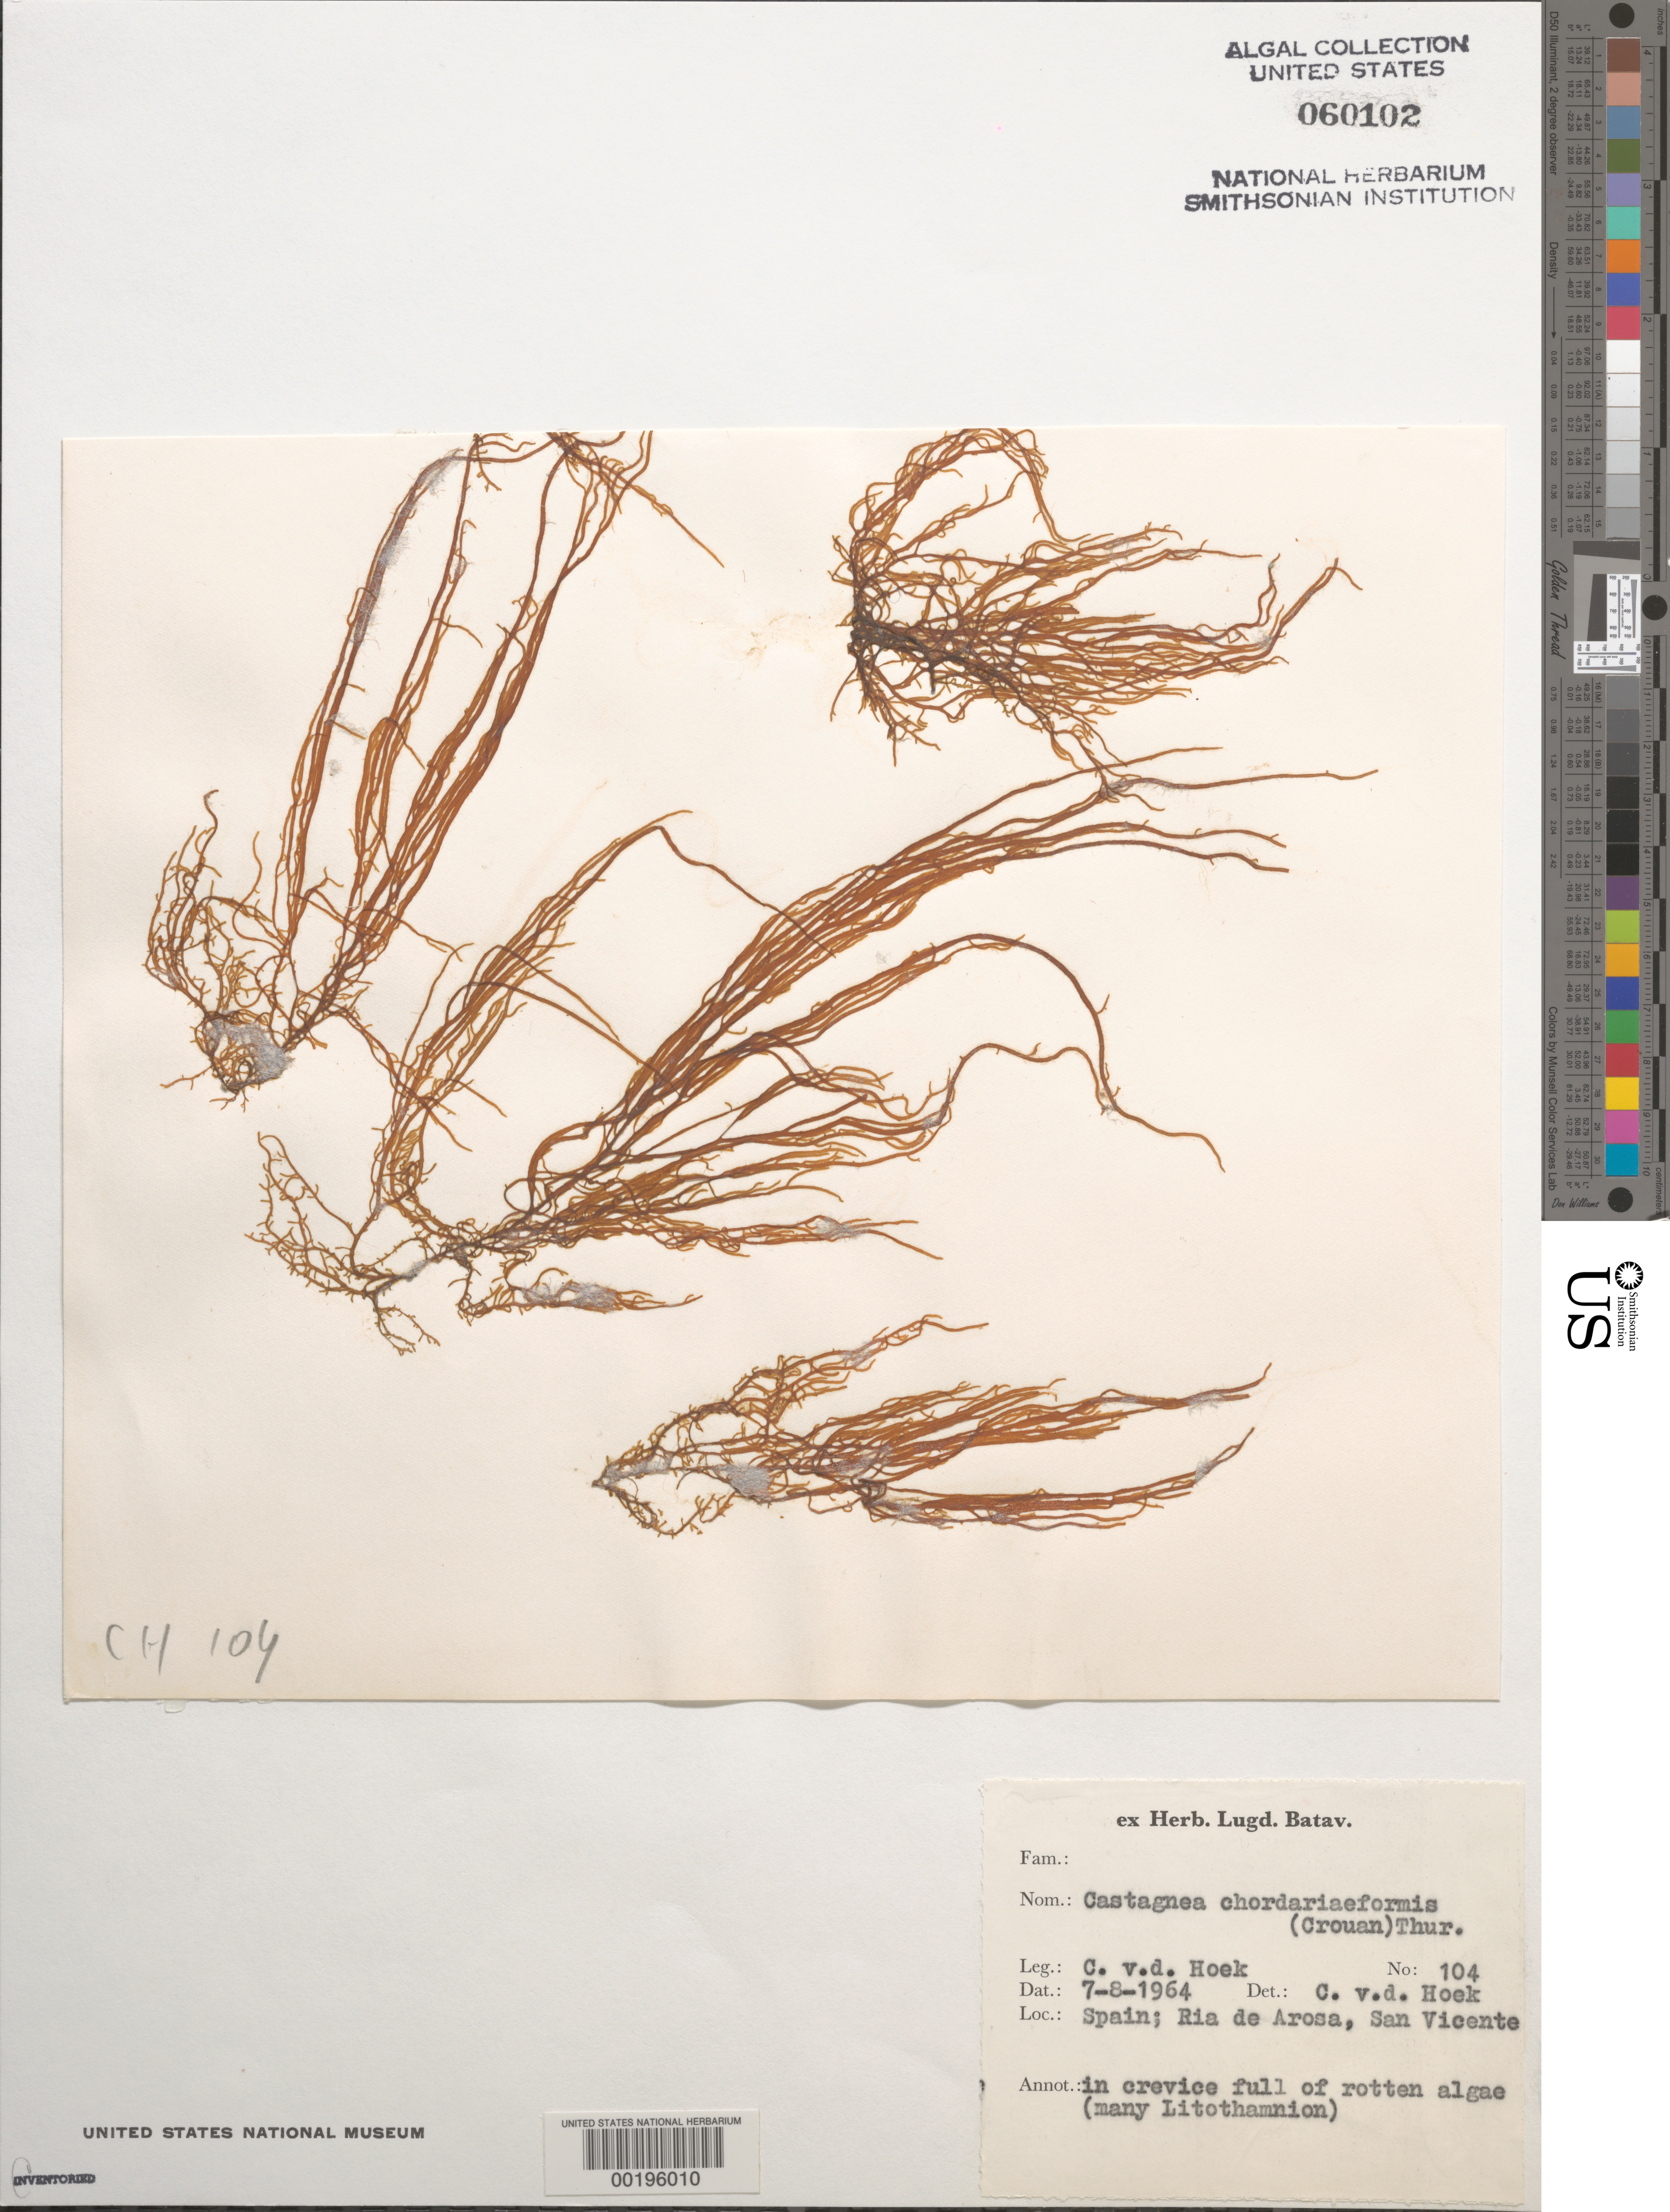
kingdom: Chromista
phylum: Ochrophyta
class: Phaeophyceae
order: Ectocarpales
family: Chordariaceae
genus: Sauvageaugloia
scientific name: Sauvageaugloia divaricata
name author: (Clemente) Cremades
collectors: C. van den Hoek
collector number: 104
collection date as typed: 07 Aug 1964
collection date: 1964-08-07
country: Spain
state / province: Galicia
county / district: Pontevedra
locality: Ria de arosa, san vicente, galicia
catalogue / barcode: US 60102